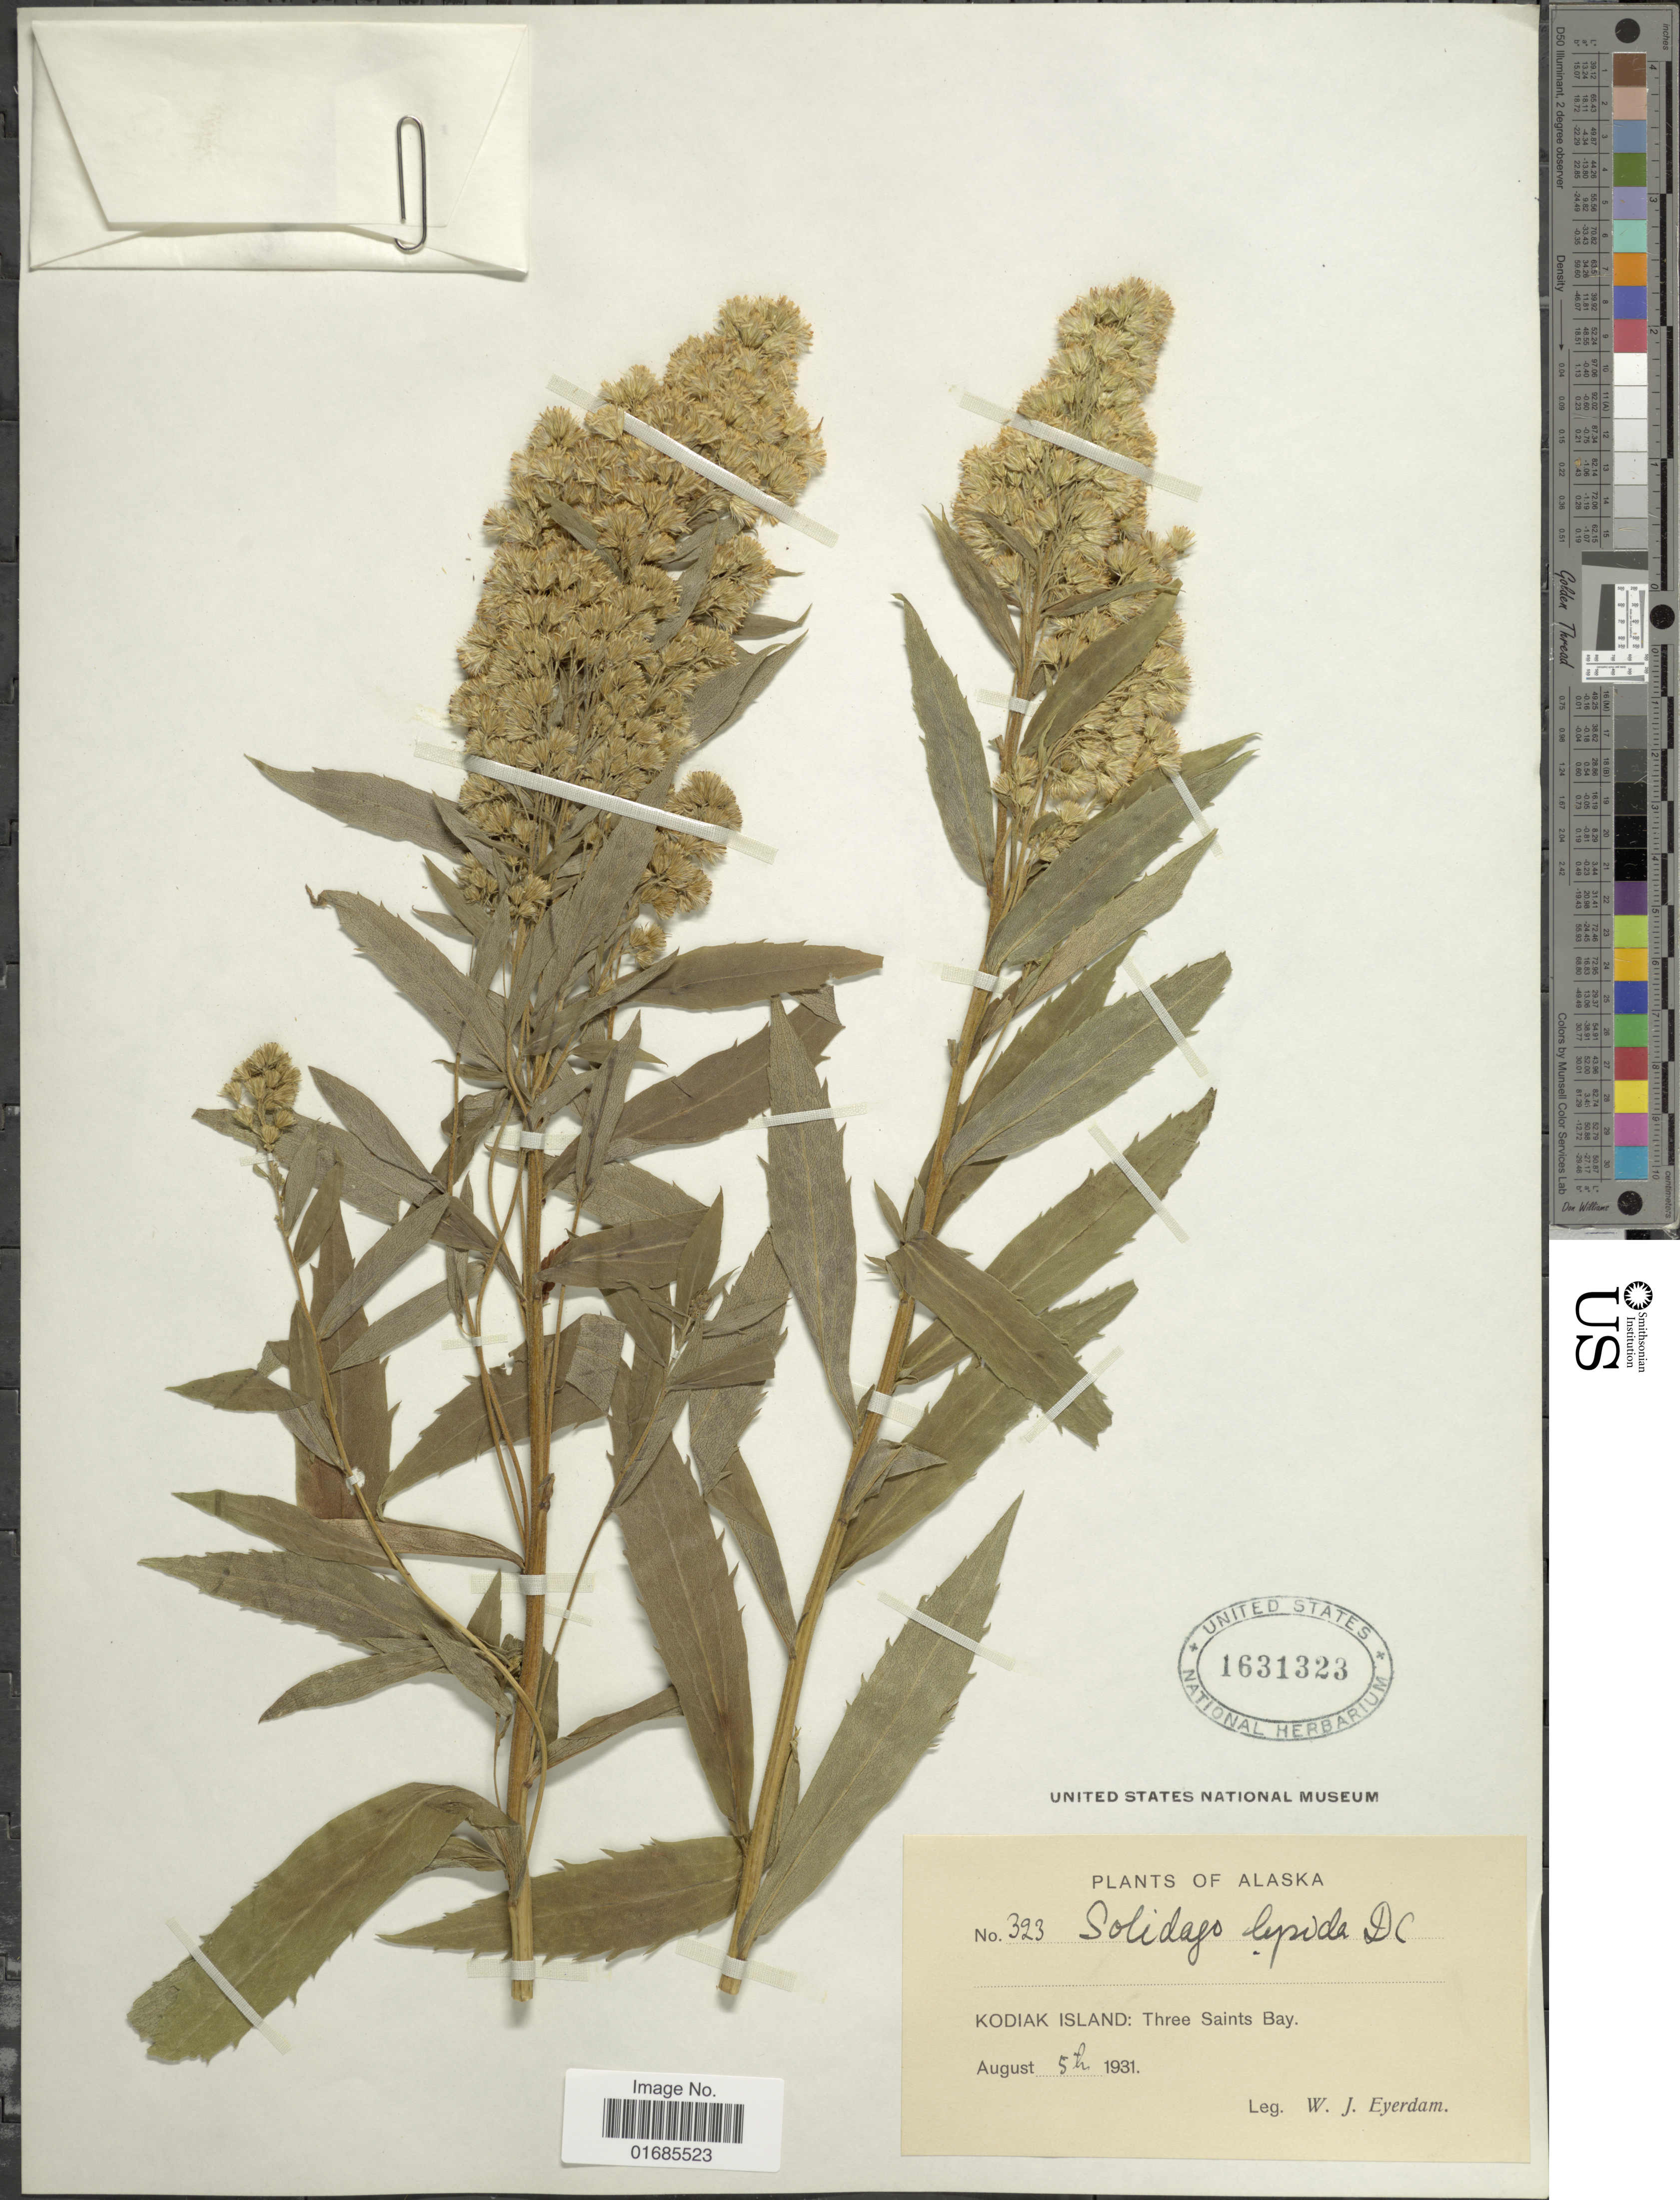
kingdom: Plantae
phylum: Tracheophyta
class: Magnoliopsida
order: Asterales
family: Asteraceae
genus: Solidago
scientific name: Solidago canadensis var. salebrosa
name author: (Piper) M.E. Jones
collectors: W. J. Eyerdam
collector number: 323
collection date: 1931-08-05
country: United States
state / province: Alaska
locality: Kodiak Island, Three Saints Bay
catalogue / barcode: US 1631323